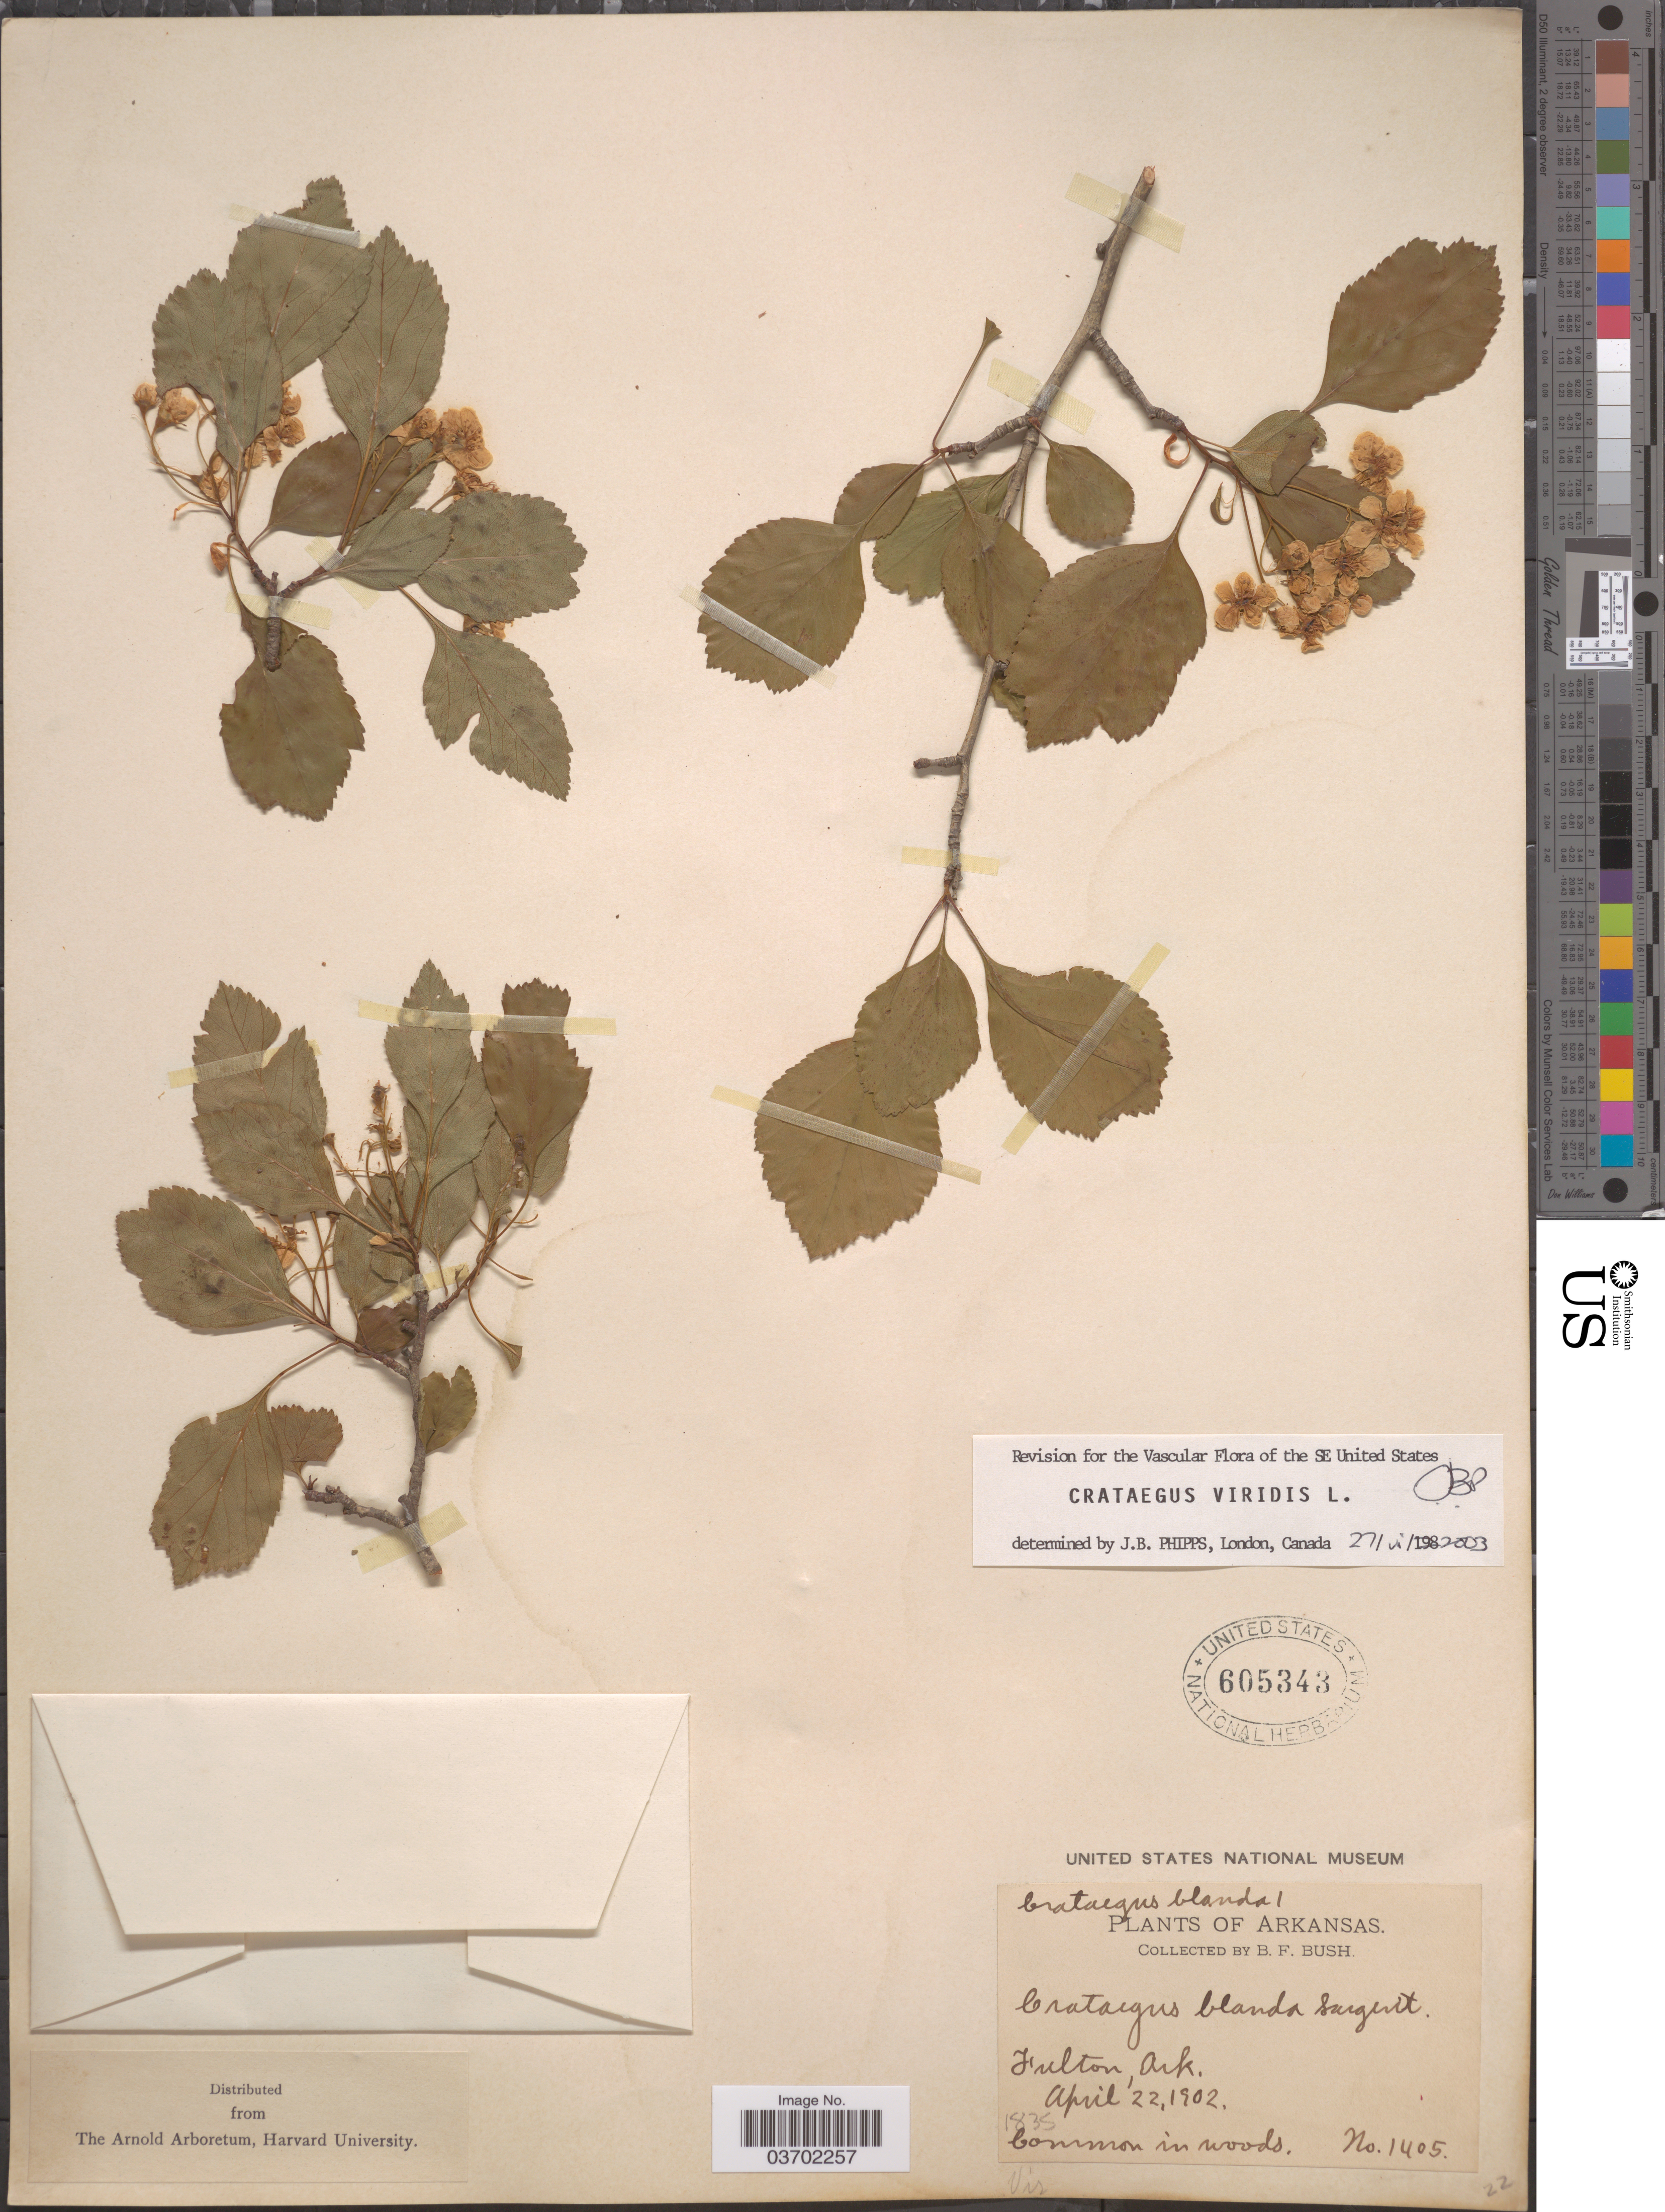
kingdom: Plantae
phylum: Tracheophyta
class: Magnoliopsida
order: Rosales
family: Rosaceae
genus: Crataegus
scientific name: Crataegus viridis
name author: L.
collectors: B. F. Bush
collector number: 1405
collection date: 1902-04-22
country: United States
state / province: Arkansas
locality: Fulton.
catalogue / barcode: US 605343